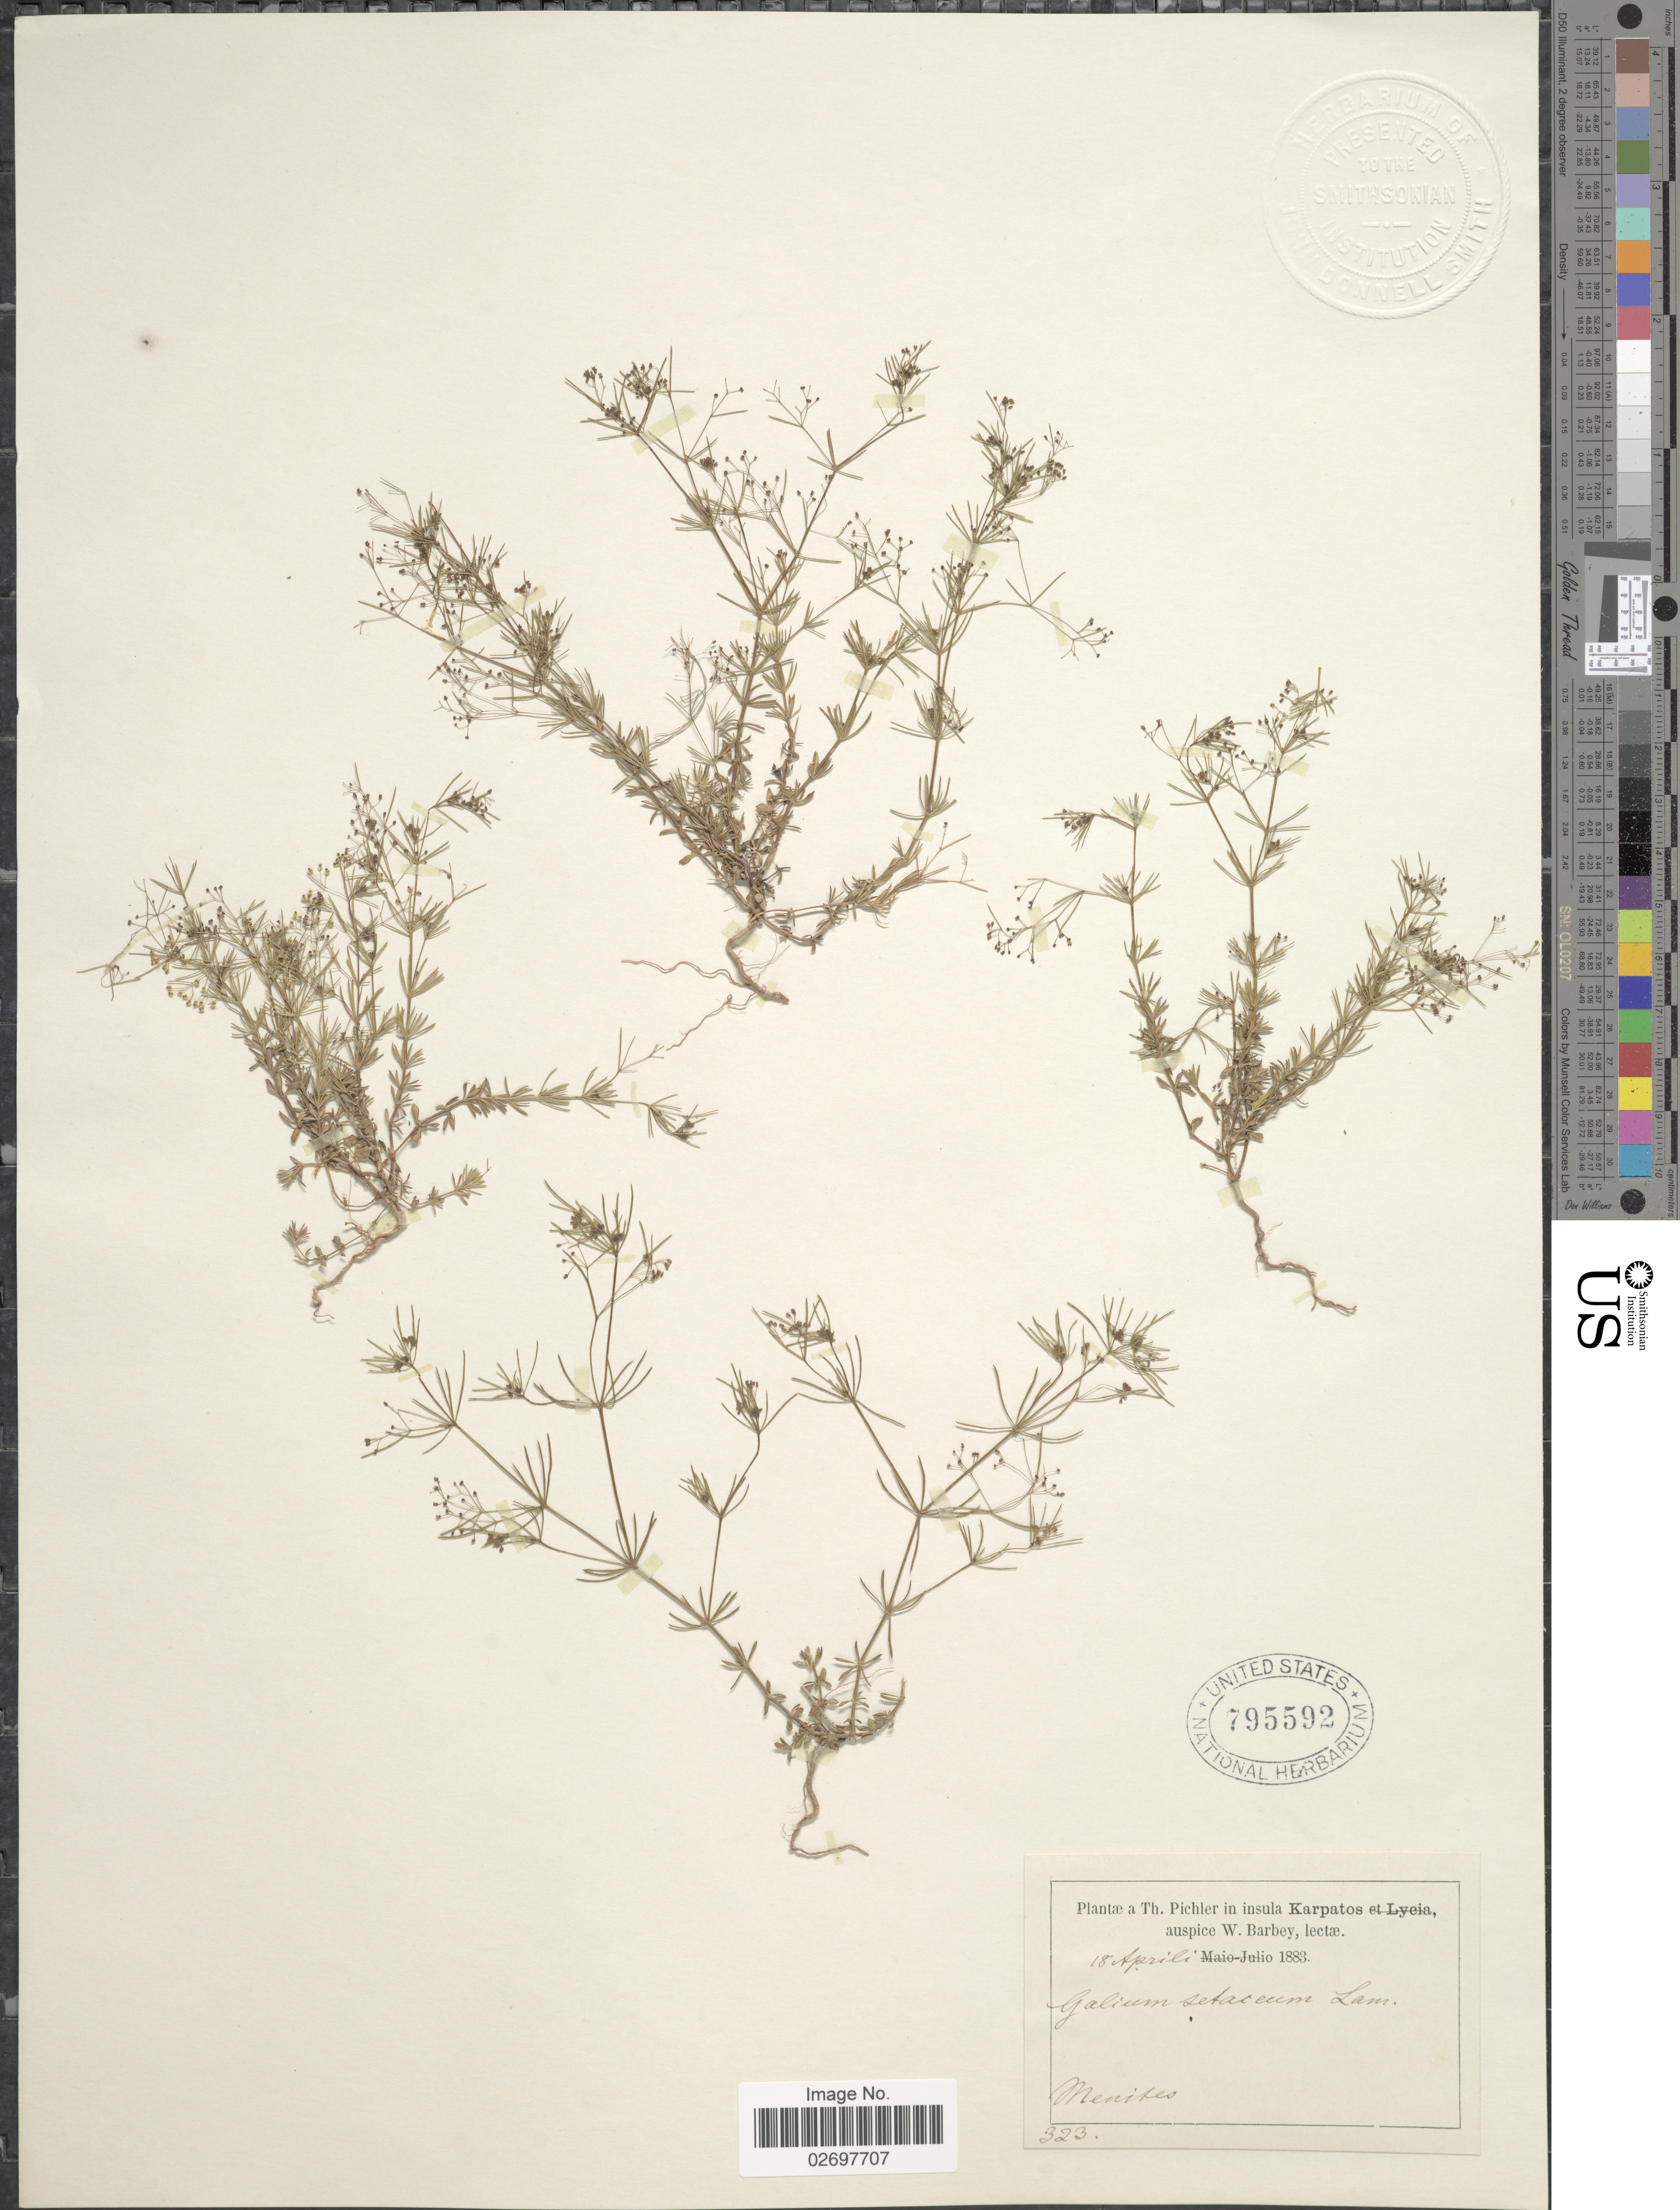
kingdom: Plantae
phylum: Tracheophyta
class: Magnoliopsida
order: Gentianales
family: Rubiaceae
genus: Galium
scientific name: Galium setaceum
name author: Lam.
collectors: T. Pichler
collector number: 323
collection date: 1883-04-18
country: Greece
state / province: South Aegean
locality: In insula Karpatos, Menites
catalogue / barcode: US 795592